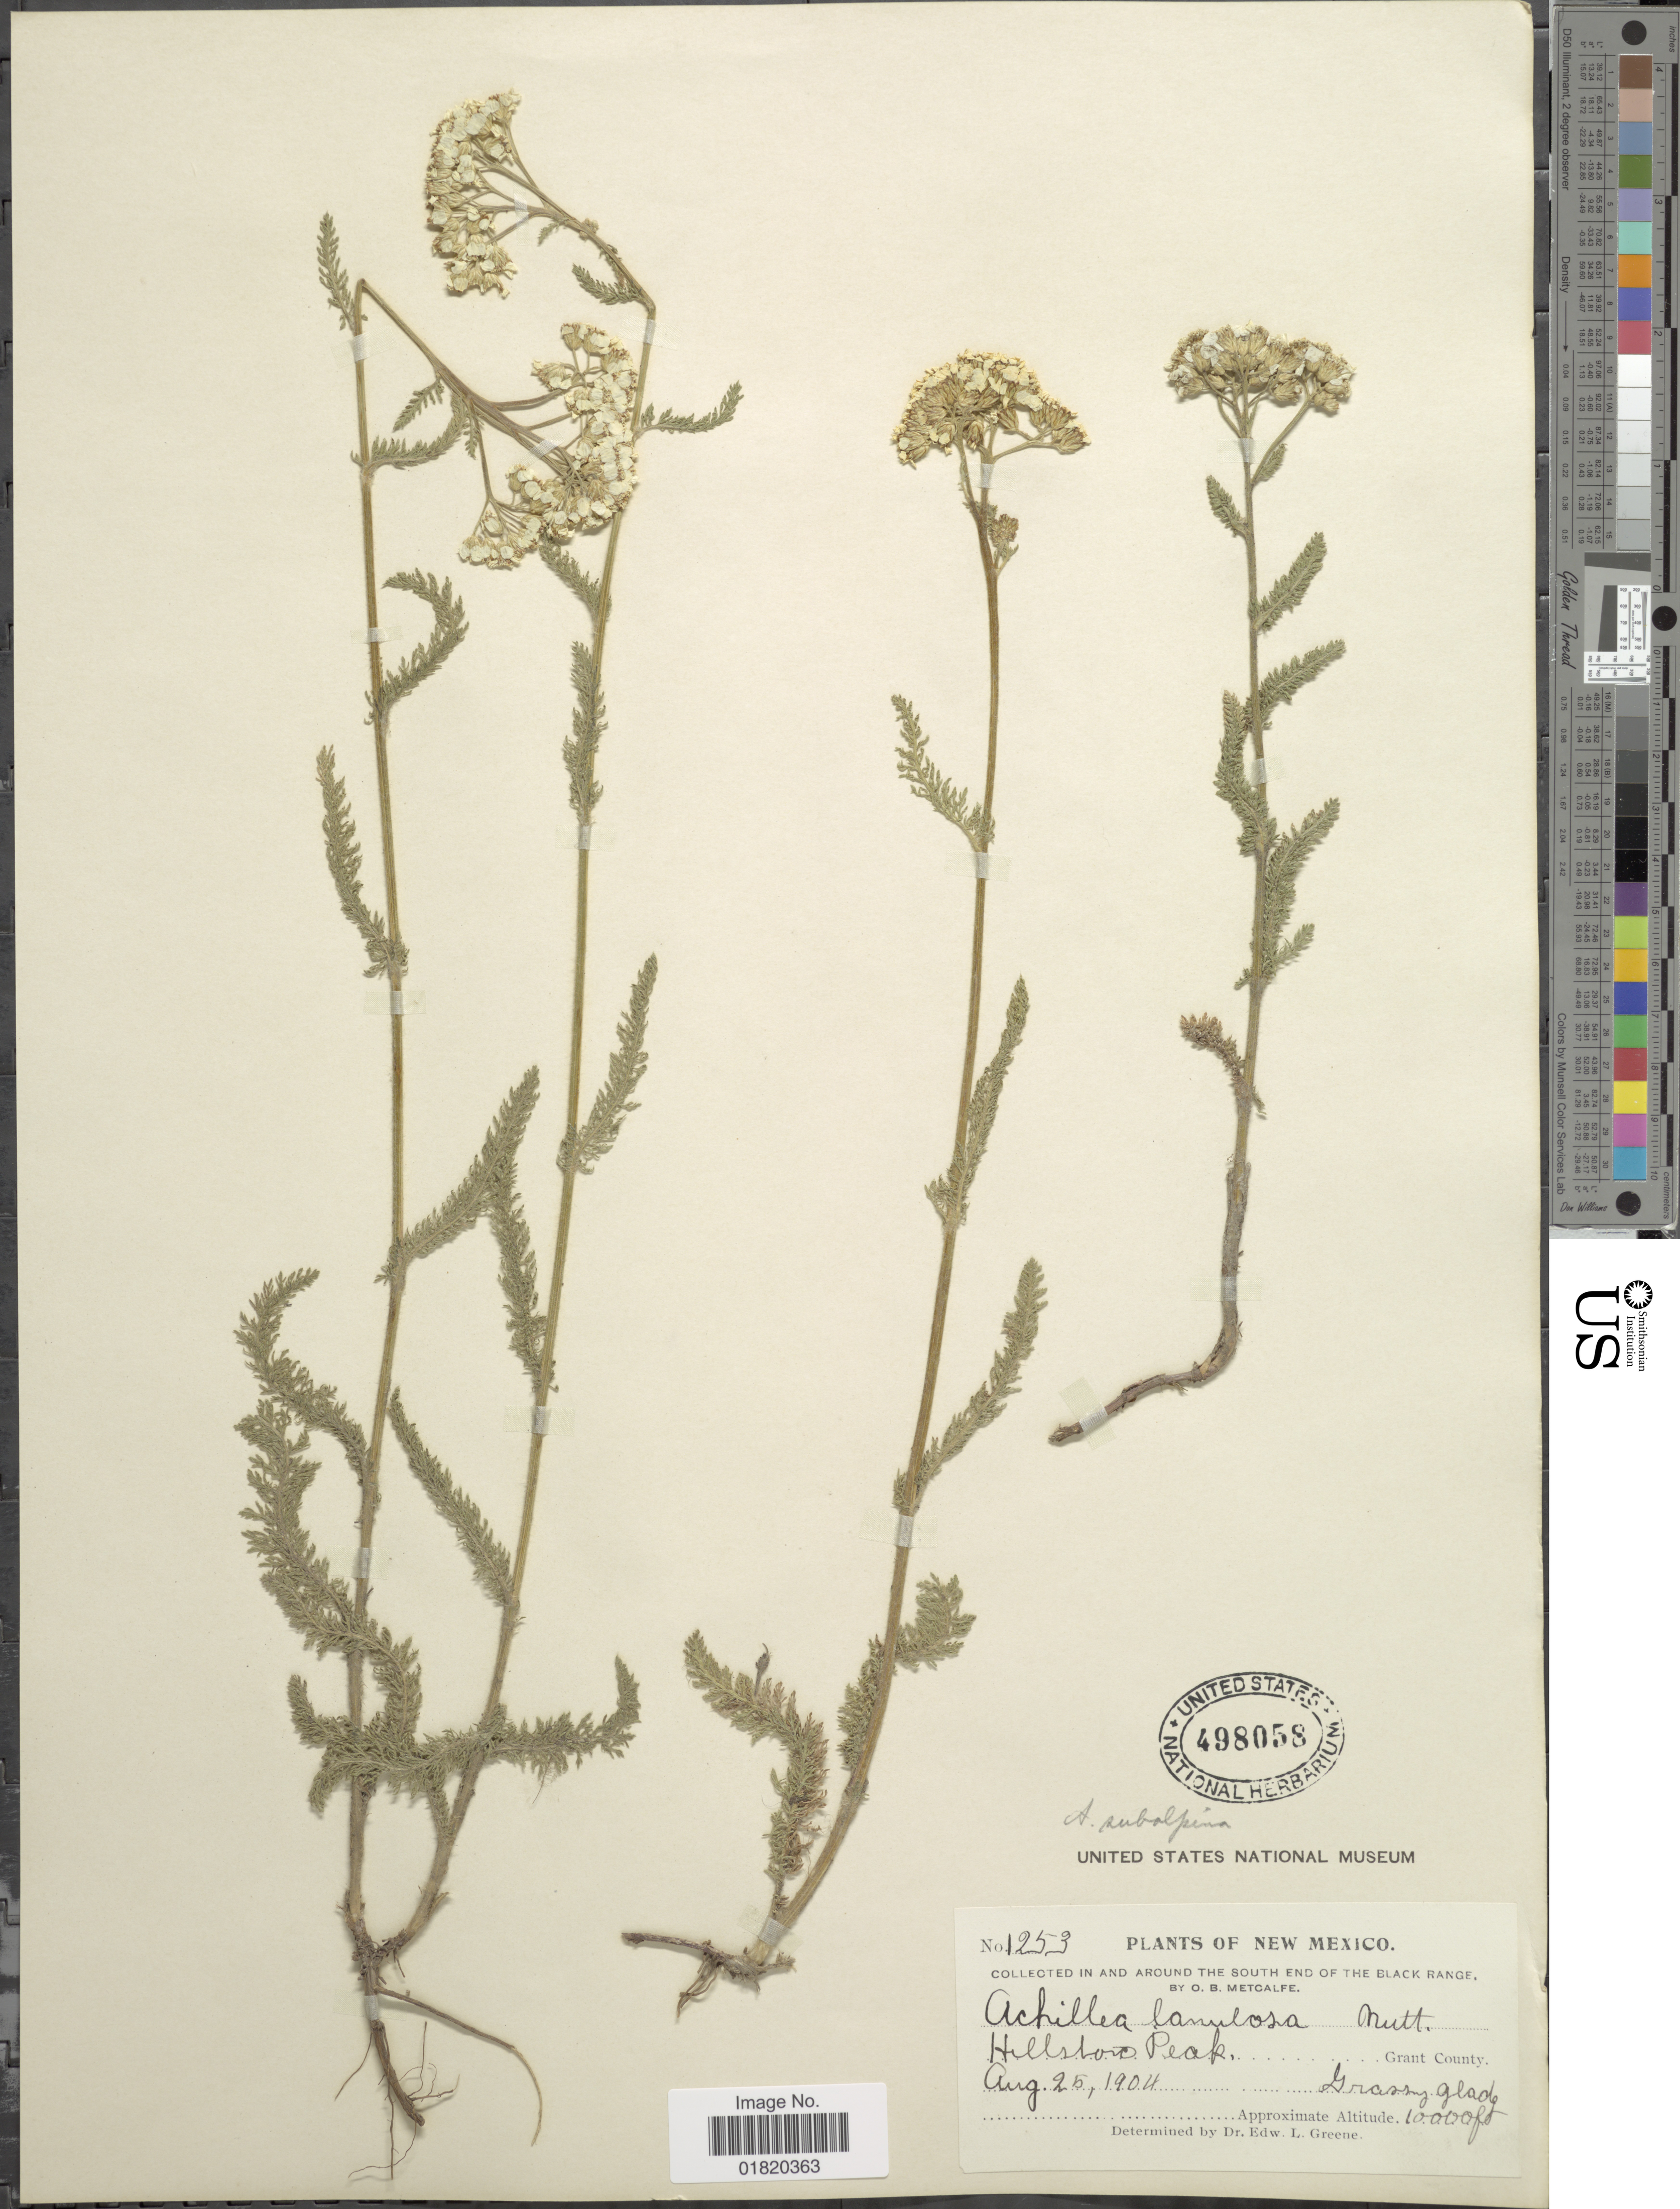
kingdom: Plantae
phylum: Tracheophyta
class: Magnoliopsida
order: Asterales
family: Asteraceae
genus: Achillea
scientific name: Achillea subalpina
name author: Greene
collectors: O. B. Metcalfe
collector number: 1253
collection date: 1904-08-25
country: United States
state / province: New Mexico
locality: In and around the south end of the Black Range. Hillstone Peak, Grant County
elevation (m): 3048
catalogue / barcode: US 498058